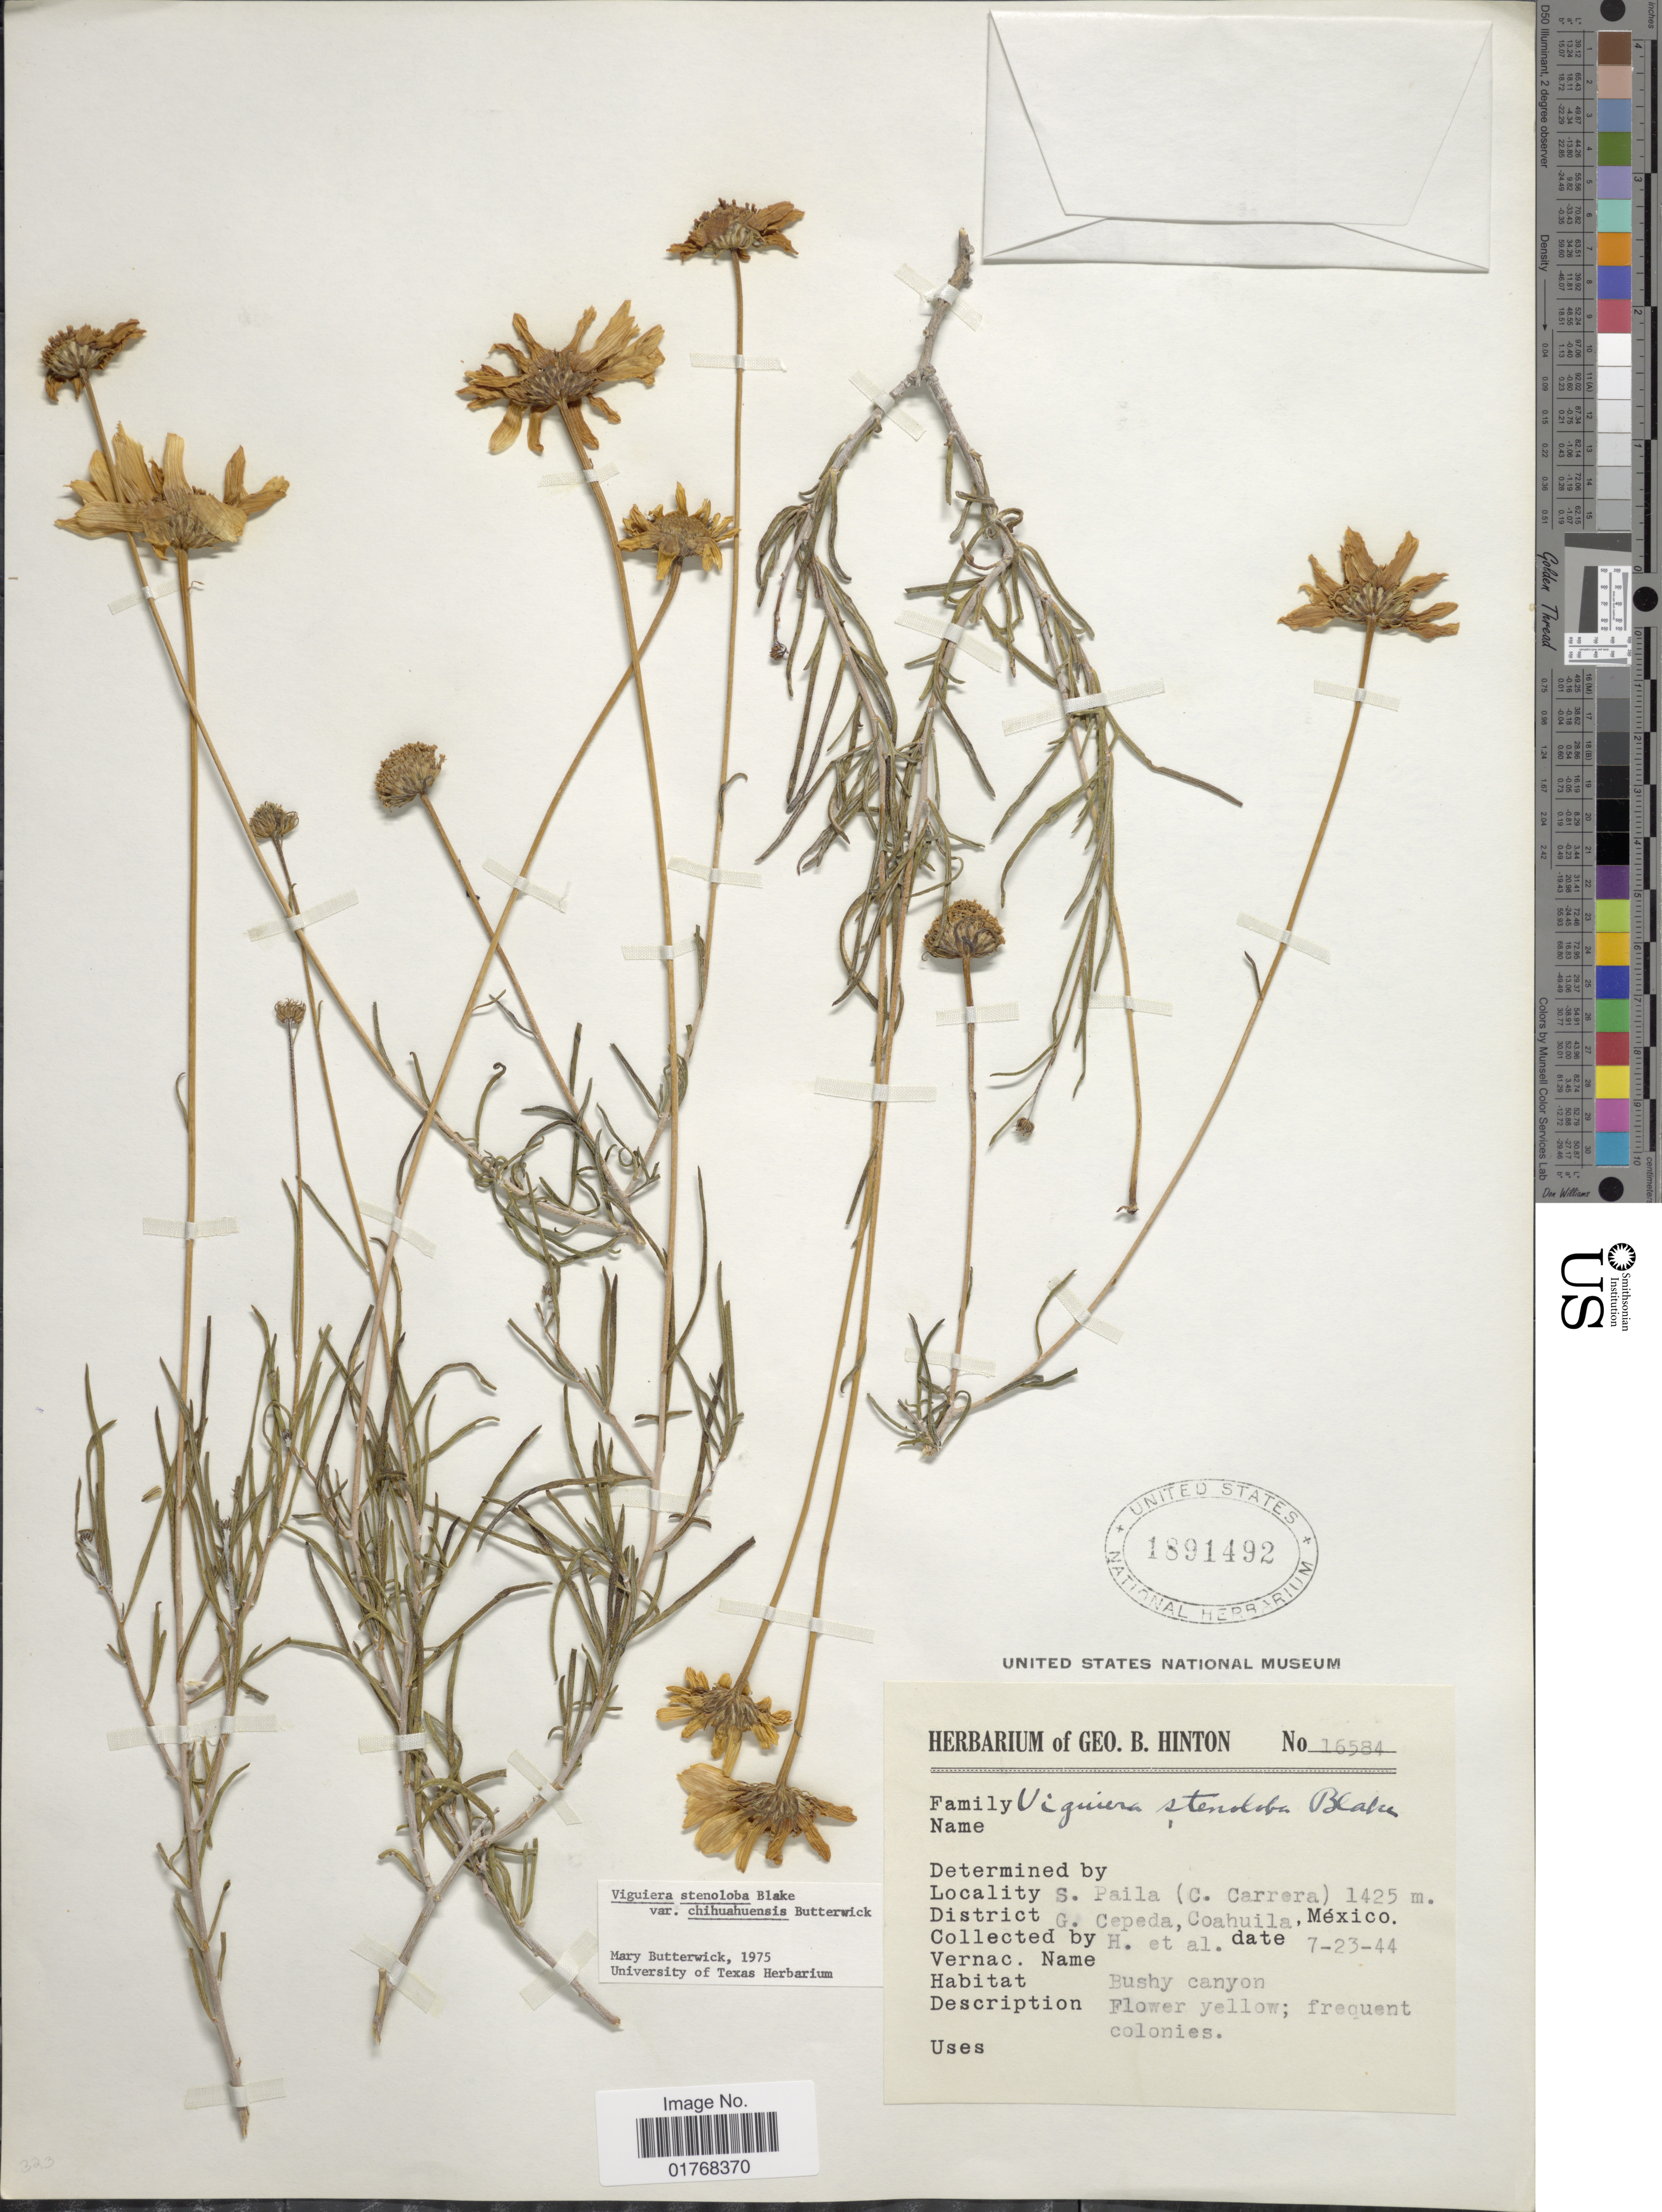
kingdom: Plantae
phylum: Tracheophyta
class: Magnoliopsida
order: Asterales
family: Asteraceae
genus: Viguiera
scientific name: Viguiera stenoloba var. chihuahuensis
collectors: G. B. Hinton & et al.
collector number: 16584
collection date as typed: Transcribed d/m/y: 23/7/44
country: Mexico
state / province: Coahuila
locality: S. Paila (C. Carrera) District G, Cepeda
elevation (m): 1425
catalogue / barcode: US 1891492